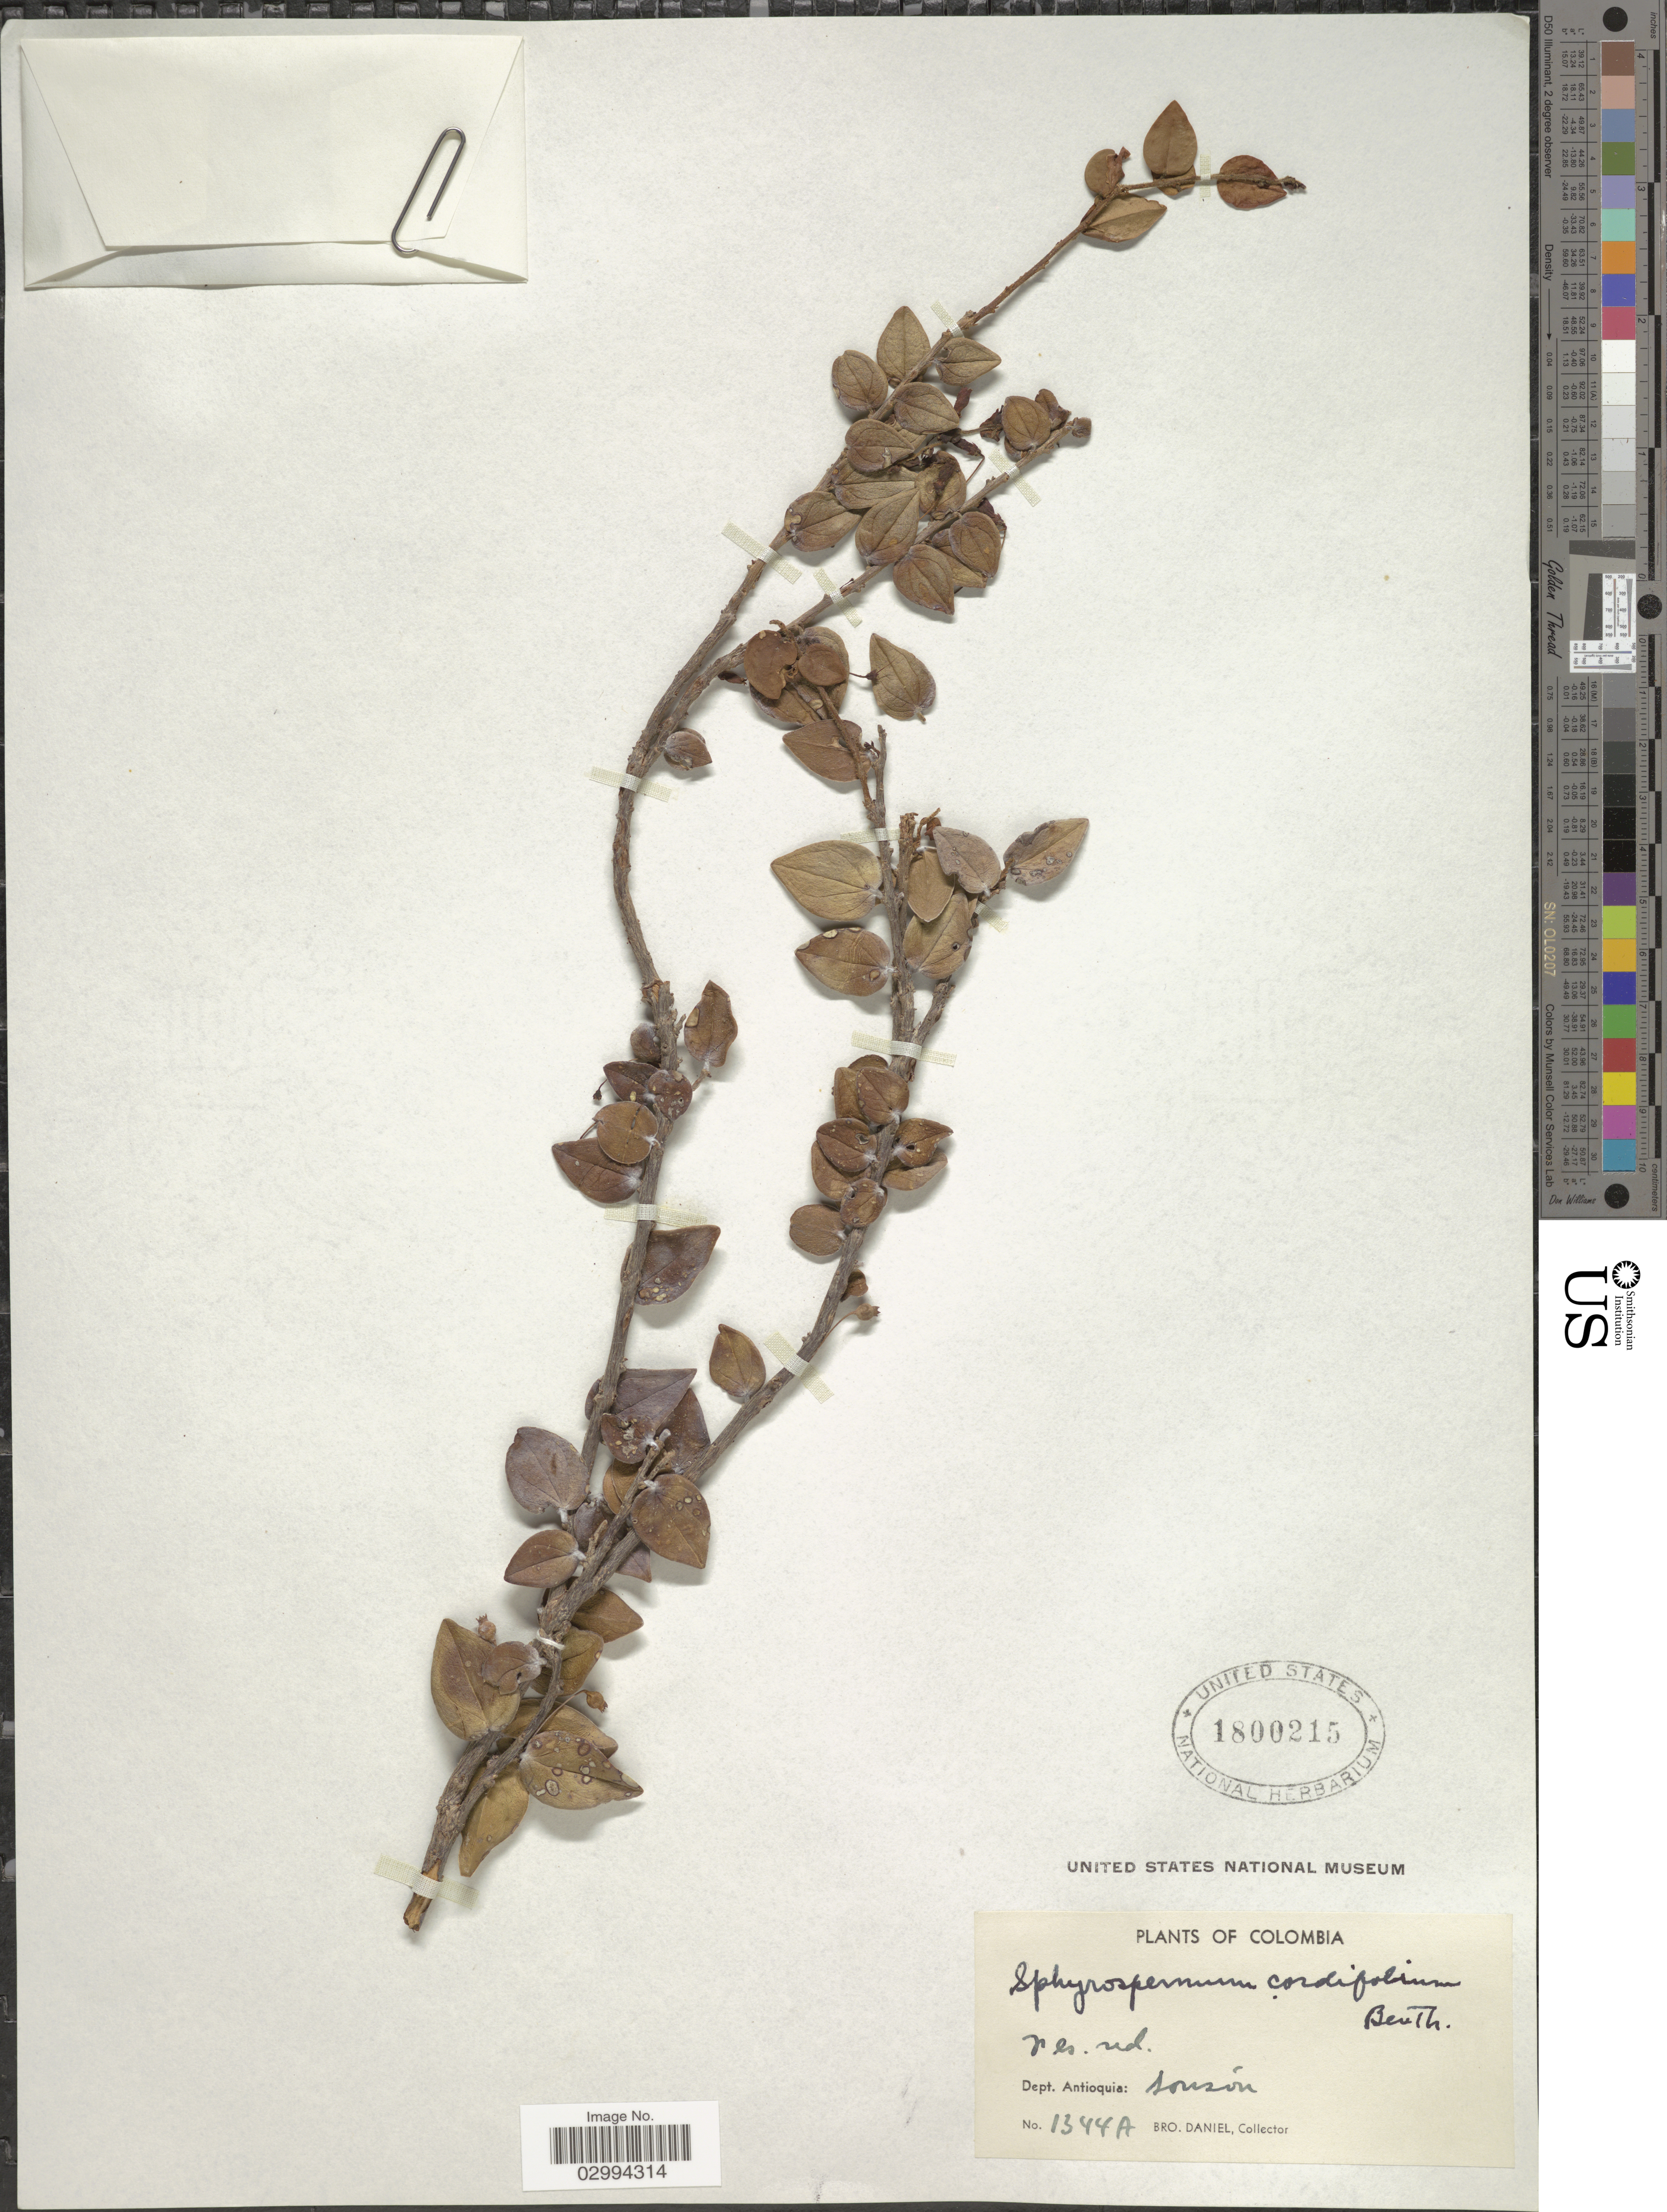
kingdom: Plantae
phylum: Tracheophyta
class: Magnoliopsida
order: Ericales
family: Ericaceae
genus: Sphyrospermum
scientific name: Sphyrospermum cordifolium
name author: Benth.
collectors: Bro. Daniel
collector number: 1344A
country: Colombia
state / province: Antioquia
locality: Dept. Antioquia: Sonsón.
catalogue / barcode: US 1800215